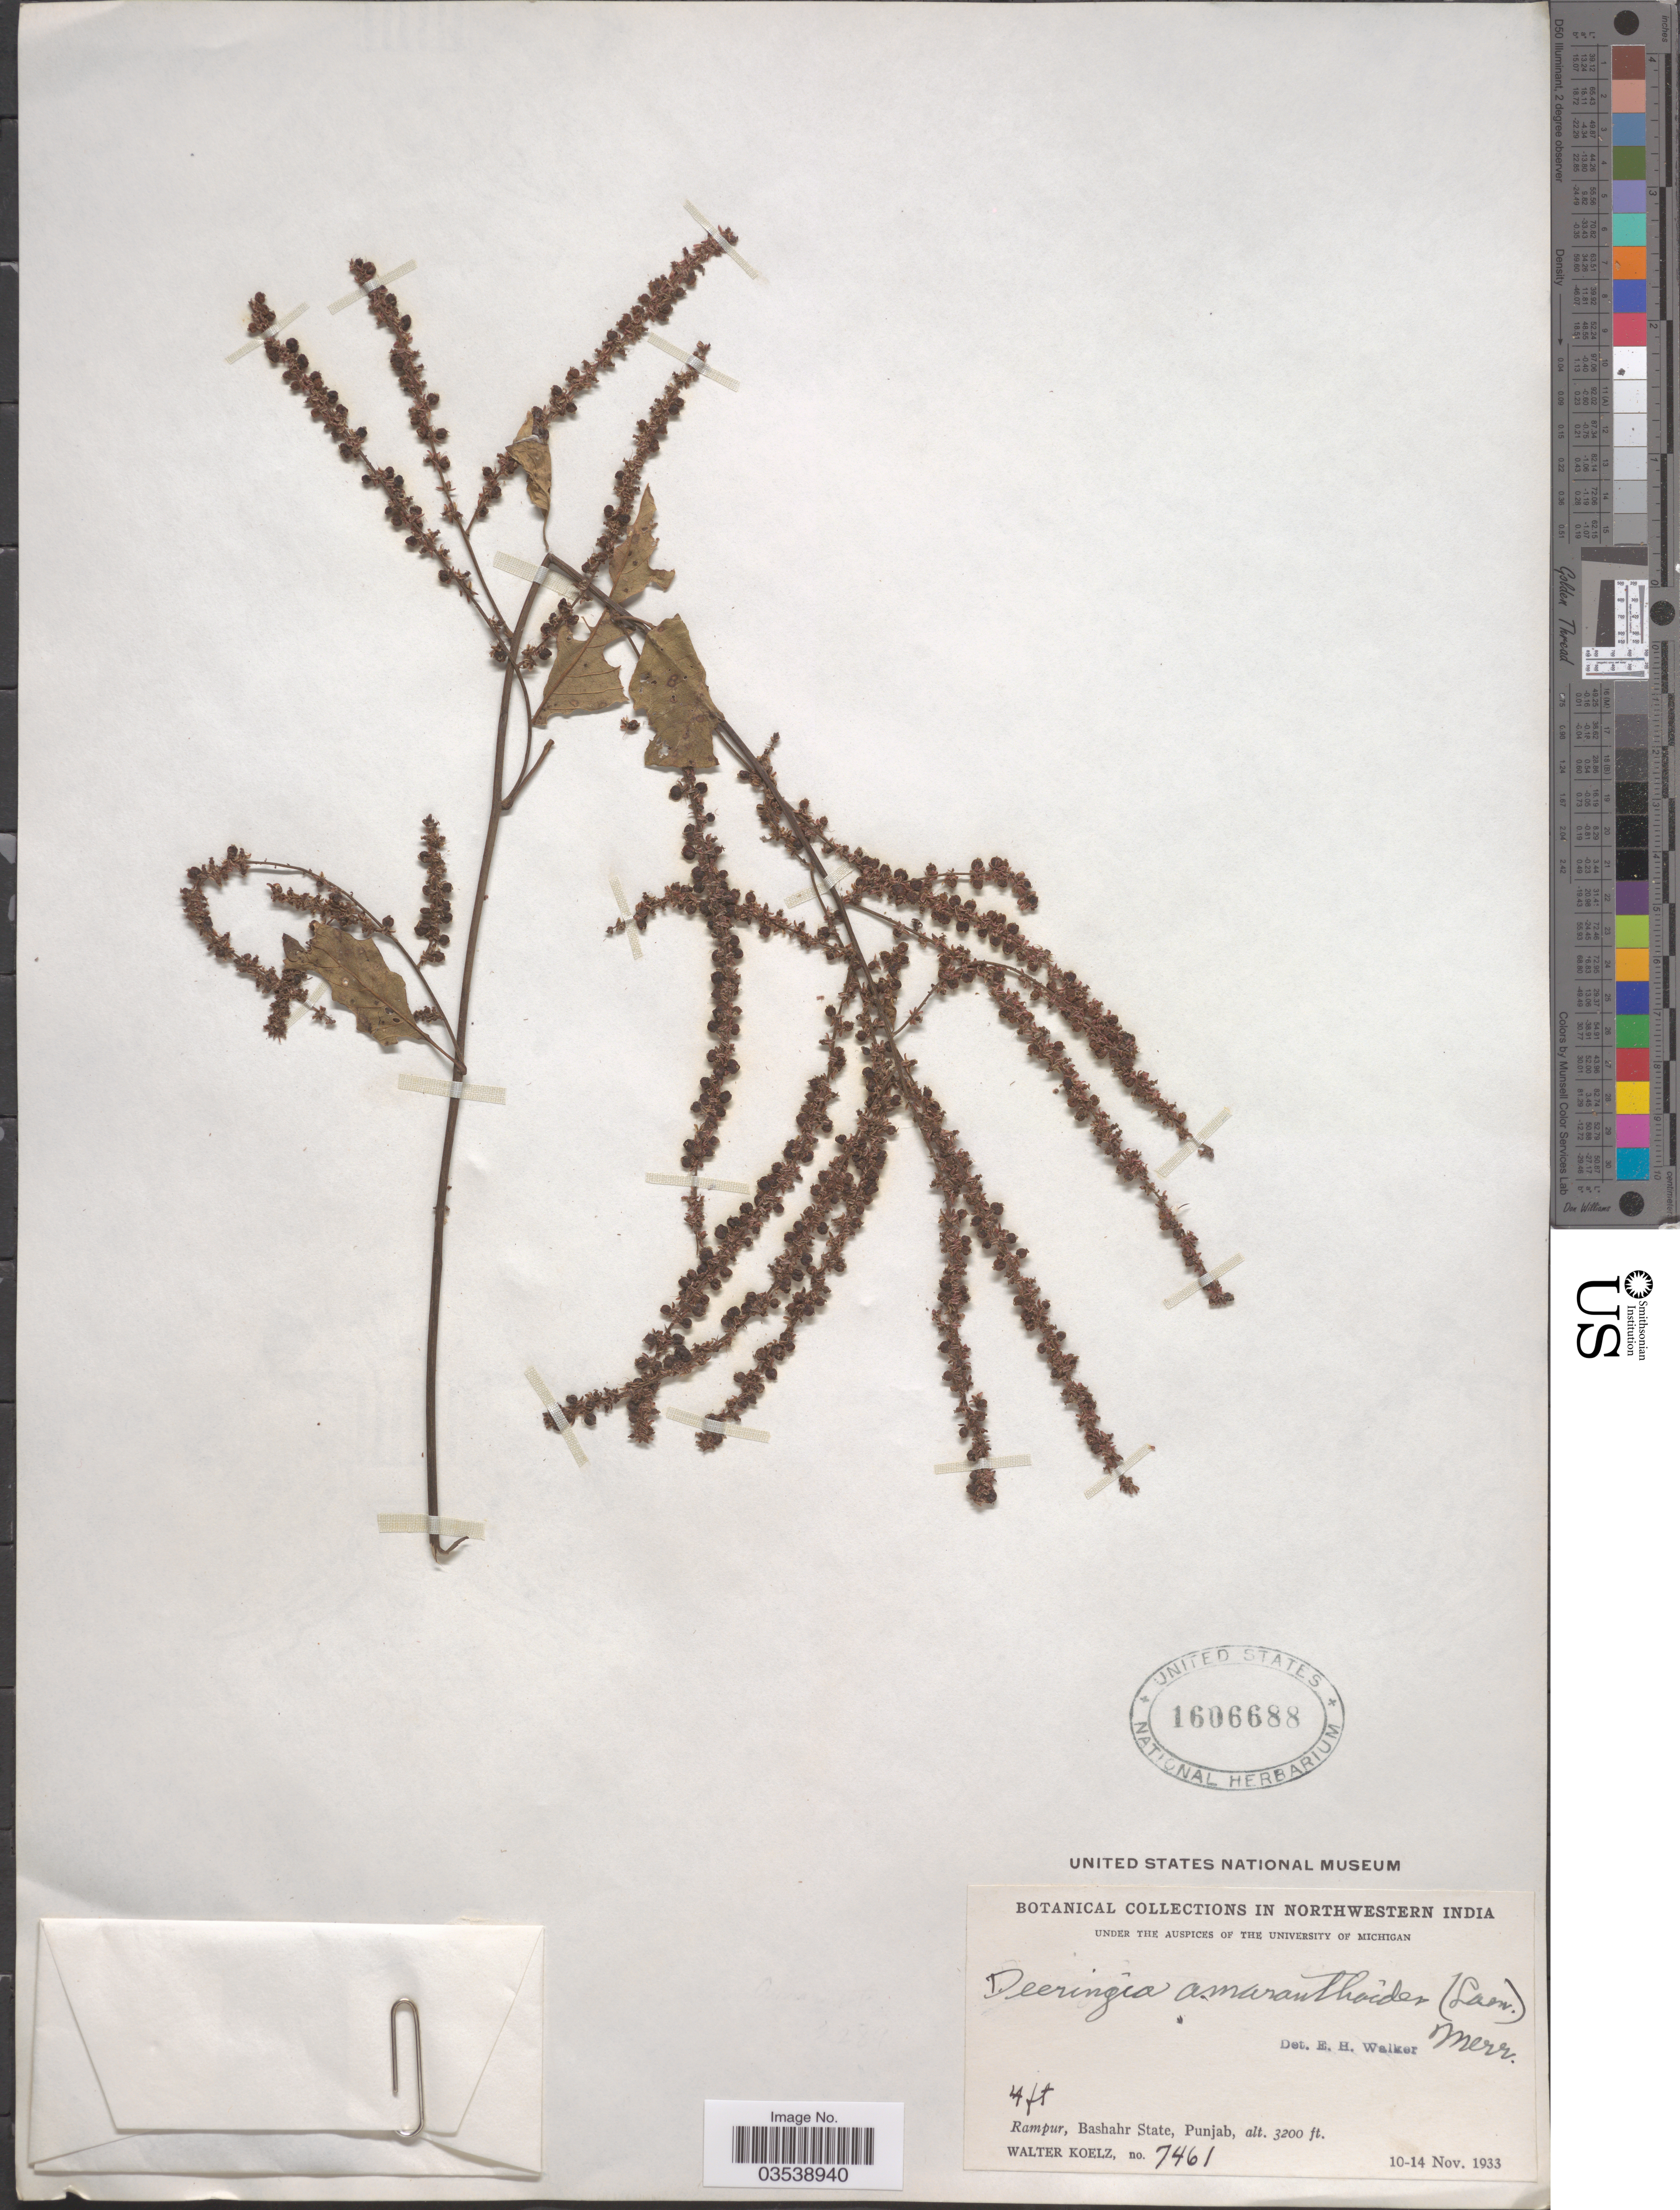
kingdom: Plantae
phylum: Tracheophyta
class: Magnoliopsida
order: Caryophyllales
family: Amaranthaceae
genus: Deeringia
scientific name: Deeringia amaranthoides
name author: (Lam.) Merr.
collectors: W. N. Koelz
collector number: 7461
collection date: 1933-11-10/1933-11-14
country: India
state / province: Punjab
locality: Northwestern India. Rampur, Bashahr State.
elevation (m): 975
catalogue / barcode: US 1606688